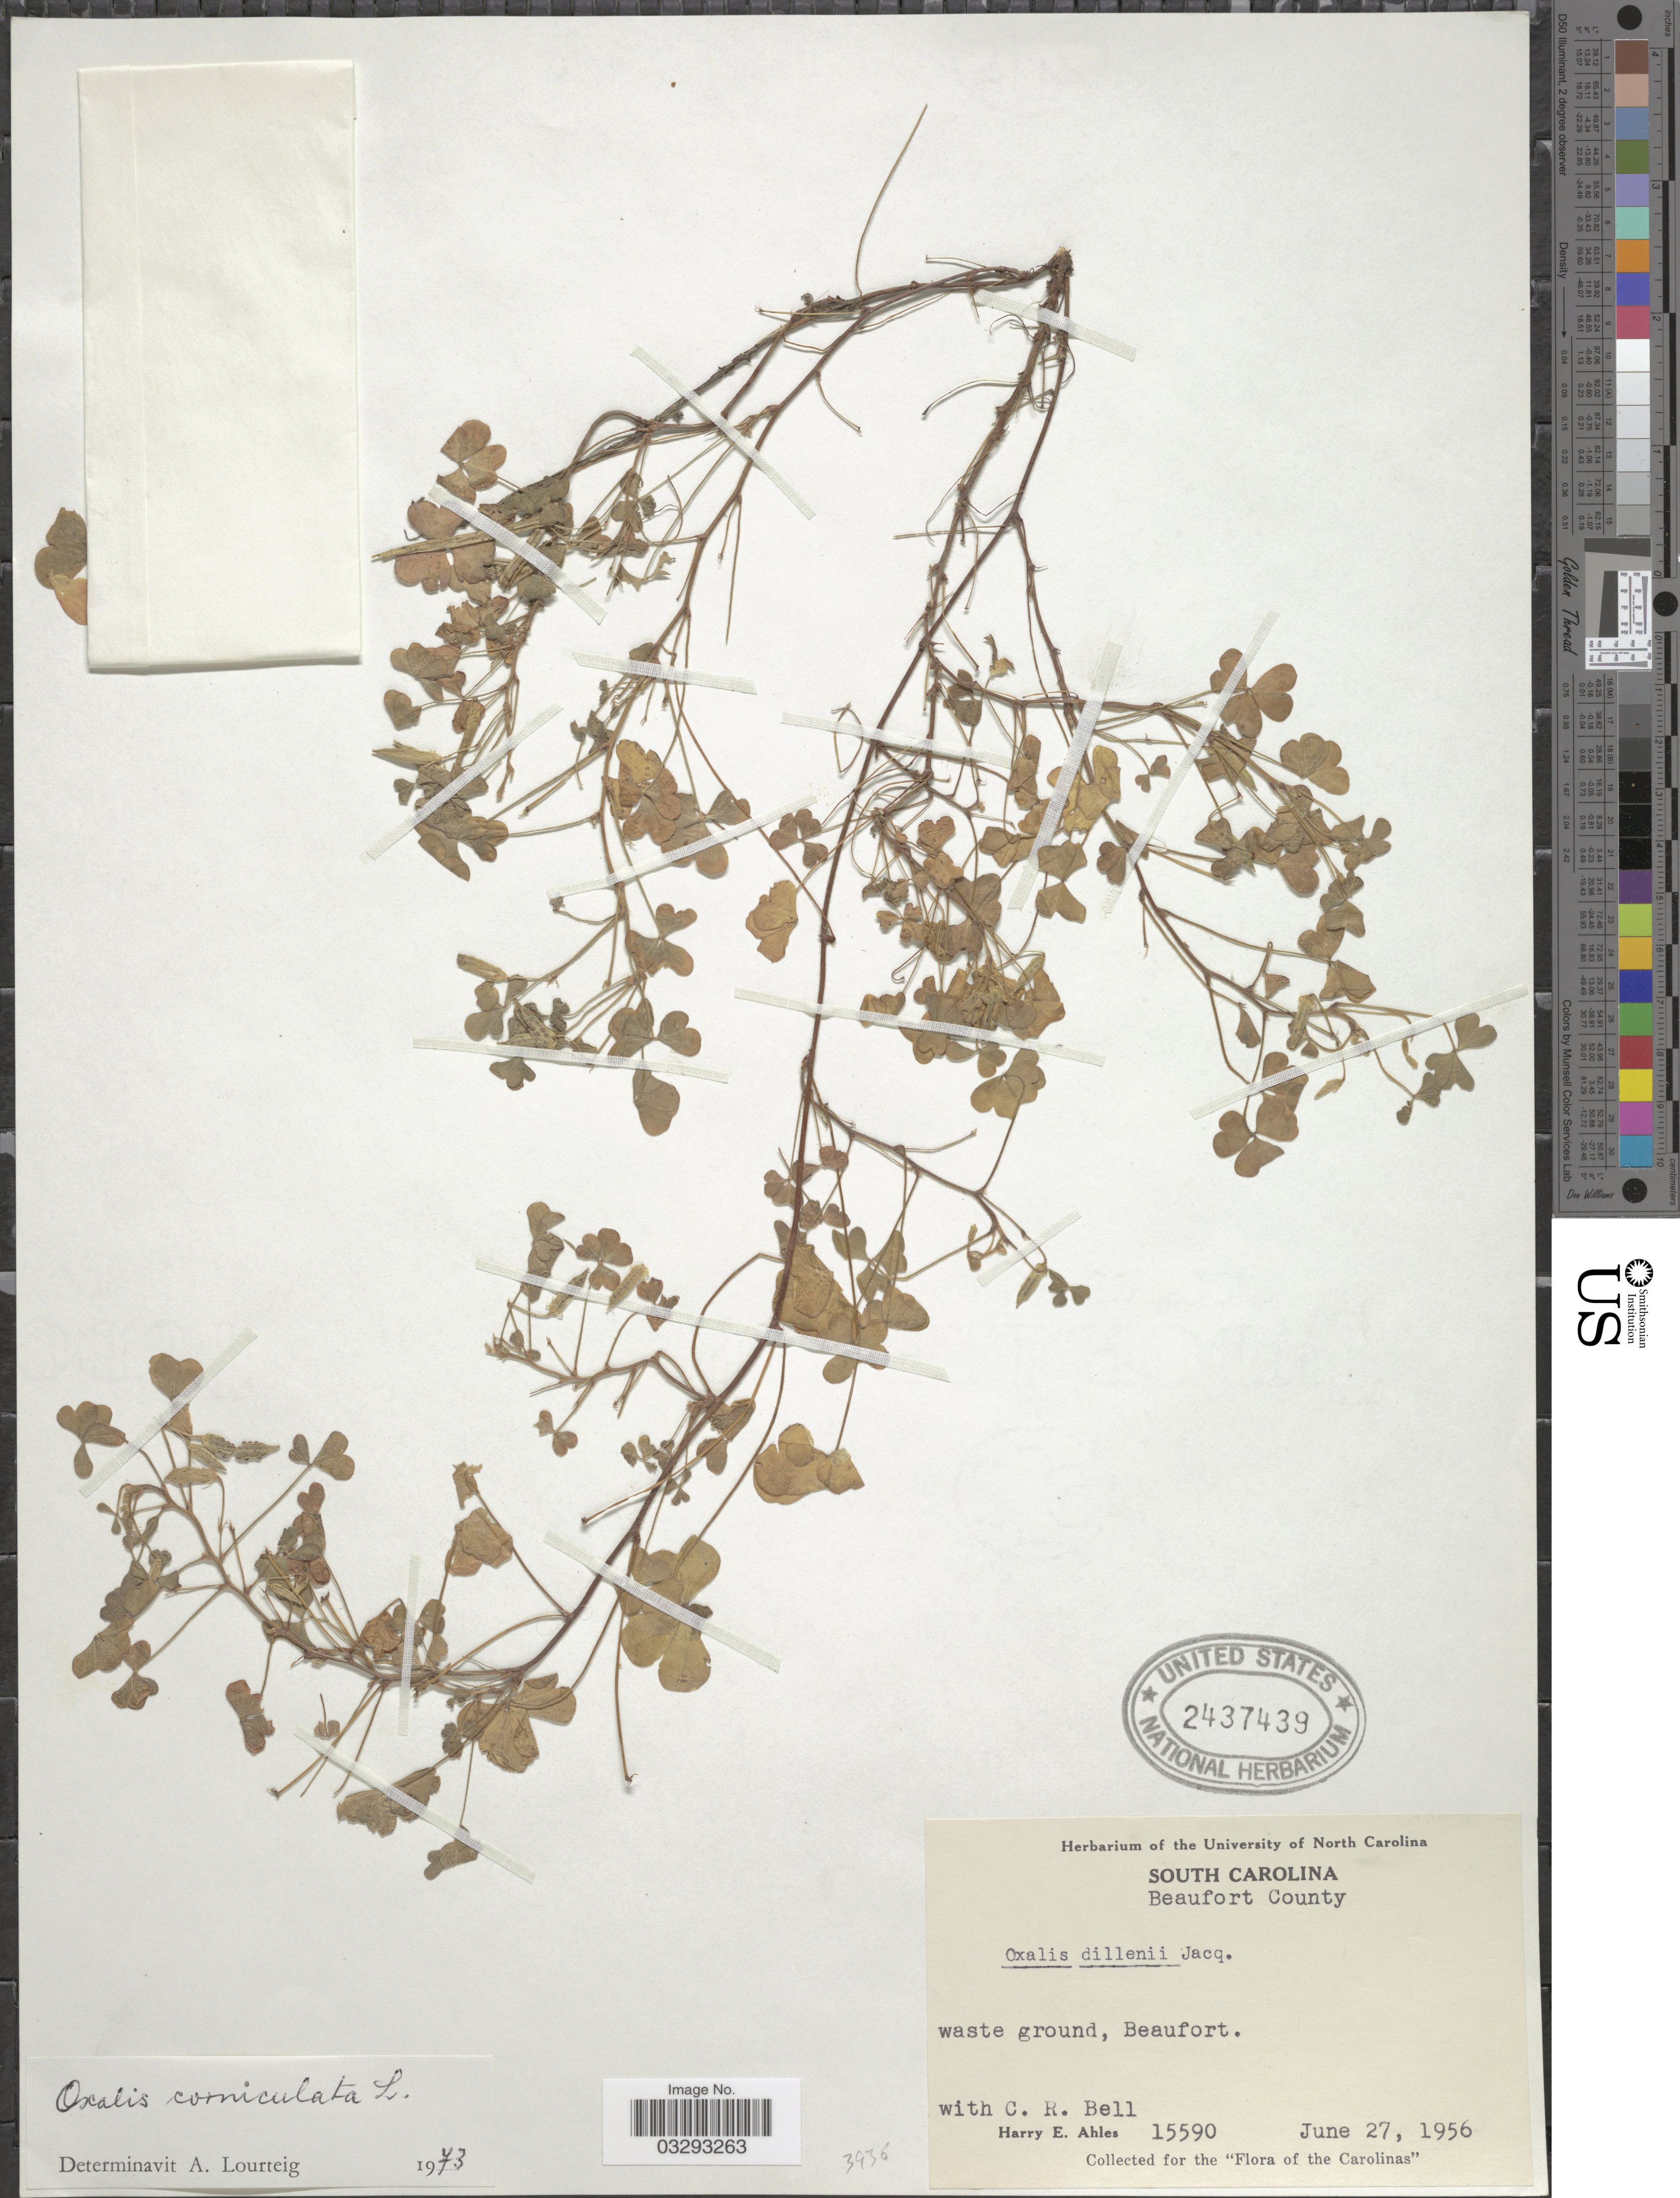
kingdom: Plantae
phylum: Tracheophyta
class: Magnoliopsida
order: Oxalidales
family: Oxalidaceae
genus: Oxalis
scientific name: Oxalis corniculata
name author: L.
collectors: H. E. Ahles & C. R. Bell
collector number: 15590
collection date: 1956-06-27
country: United States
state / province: South Carolina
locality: Beaufort County. Waste ground, Beaufort.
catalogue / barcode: US 2437439